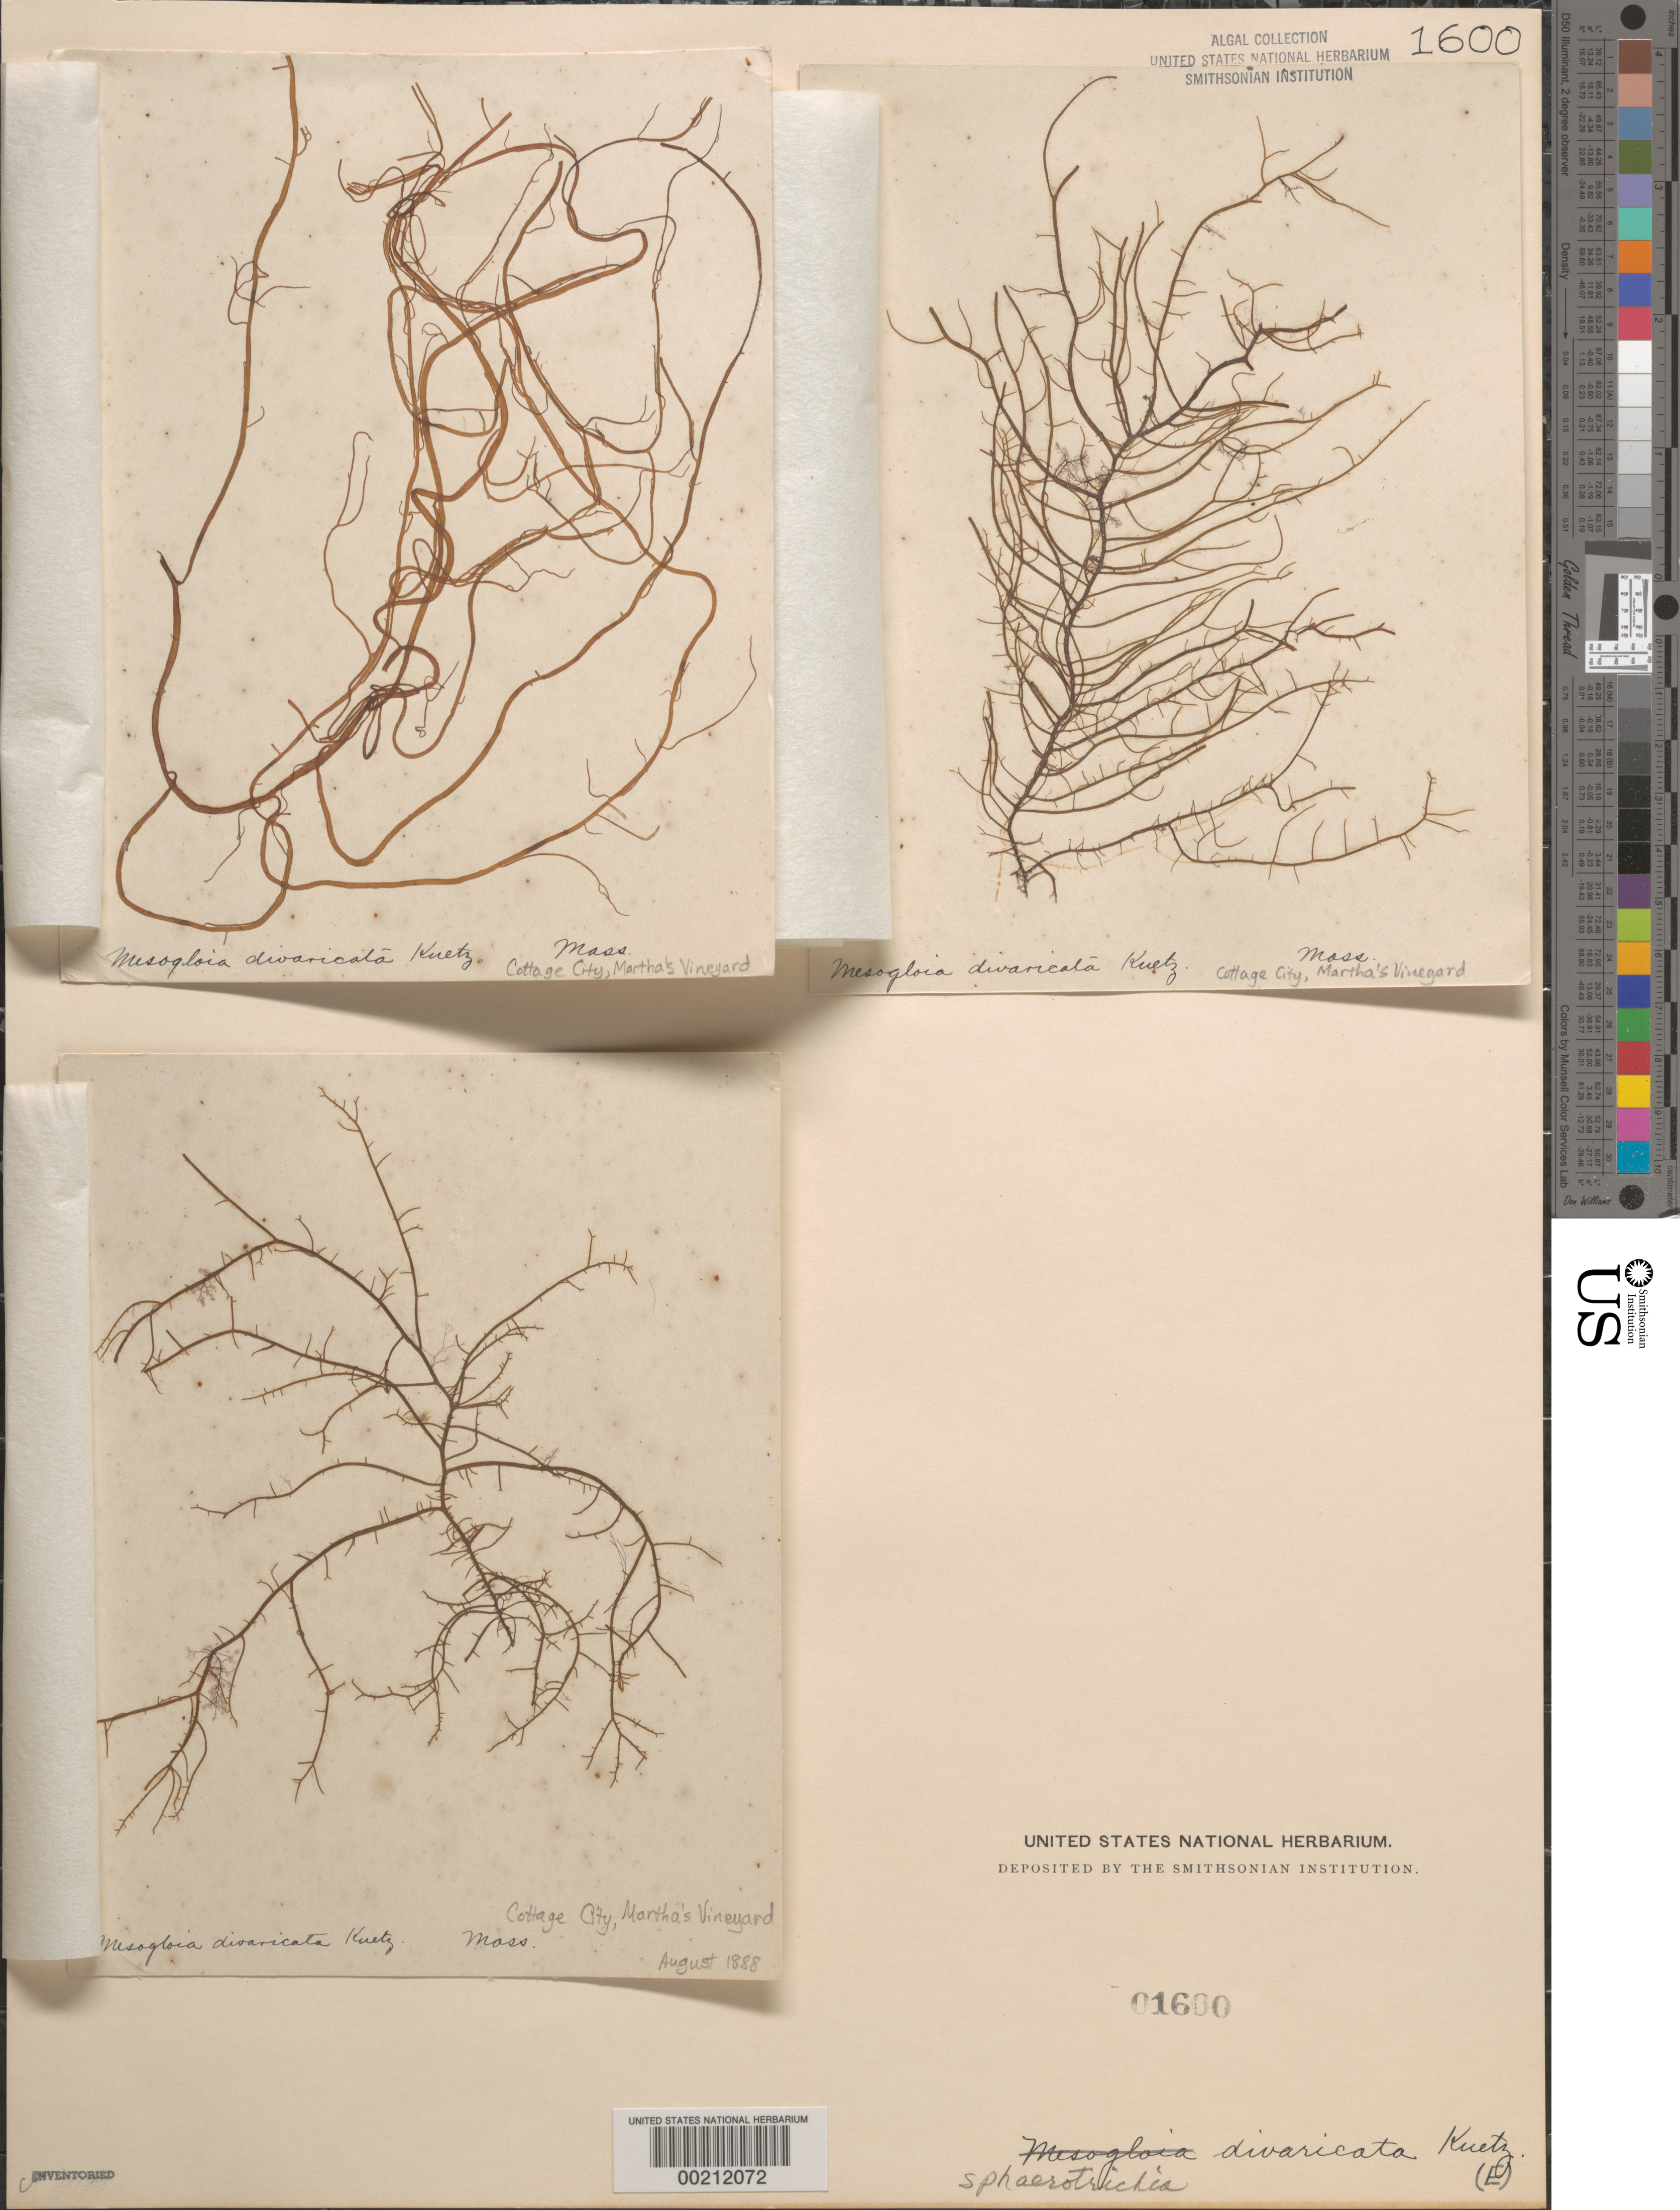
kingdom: Chromista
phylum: Ochrophyta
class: Phaeophyceae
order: Ectocarpales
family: Chordariaceae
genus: Sphaerotrichia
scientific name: Sphaerotrichia divaricata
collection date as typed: Aug 1888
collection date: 1888-08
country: United States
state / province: Massachusetts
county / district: Dukes County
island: Martha's Vineyard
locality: Cottage City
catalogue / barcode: US 1600